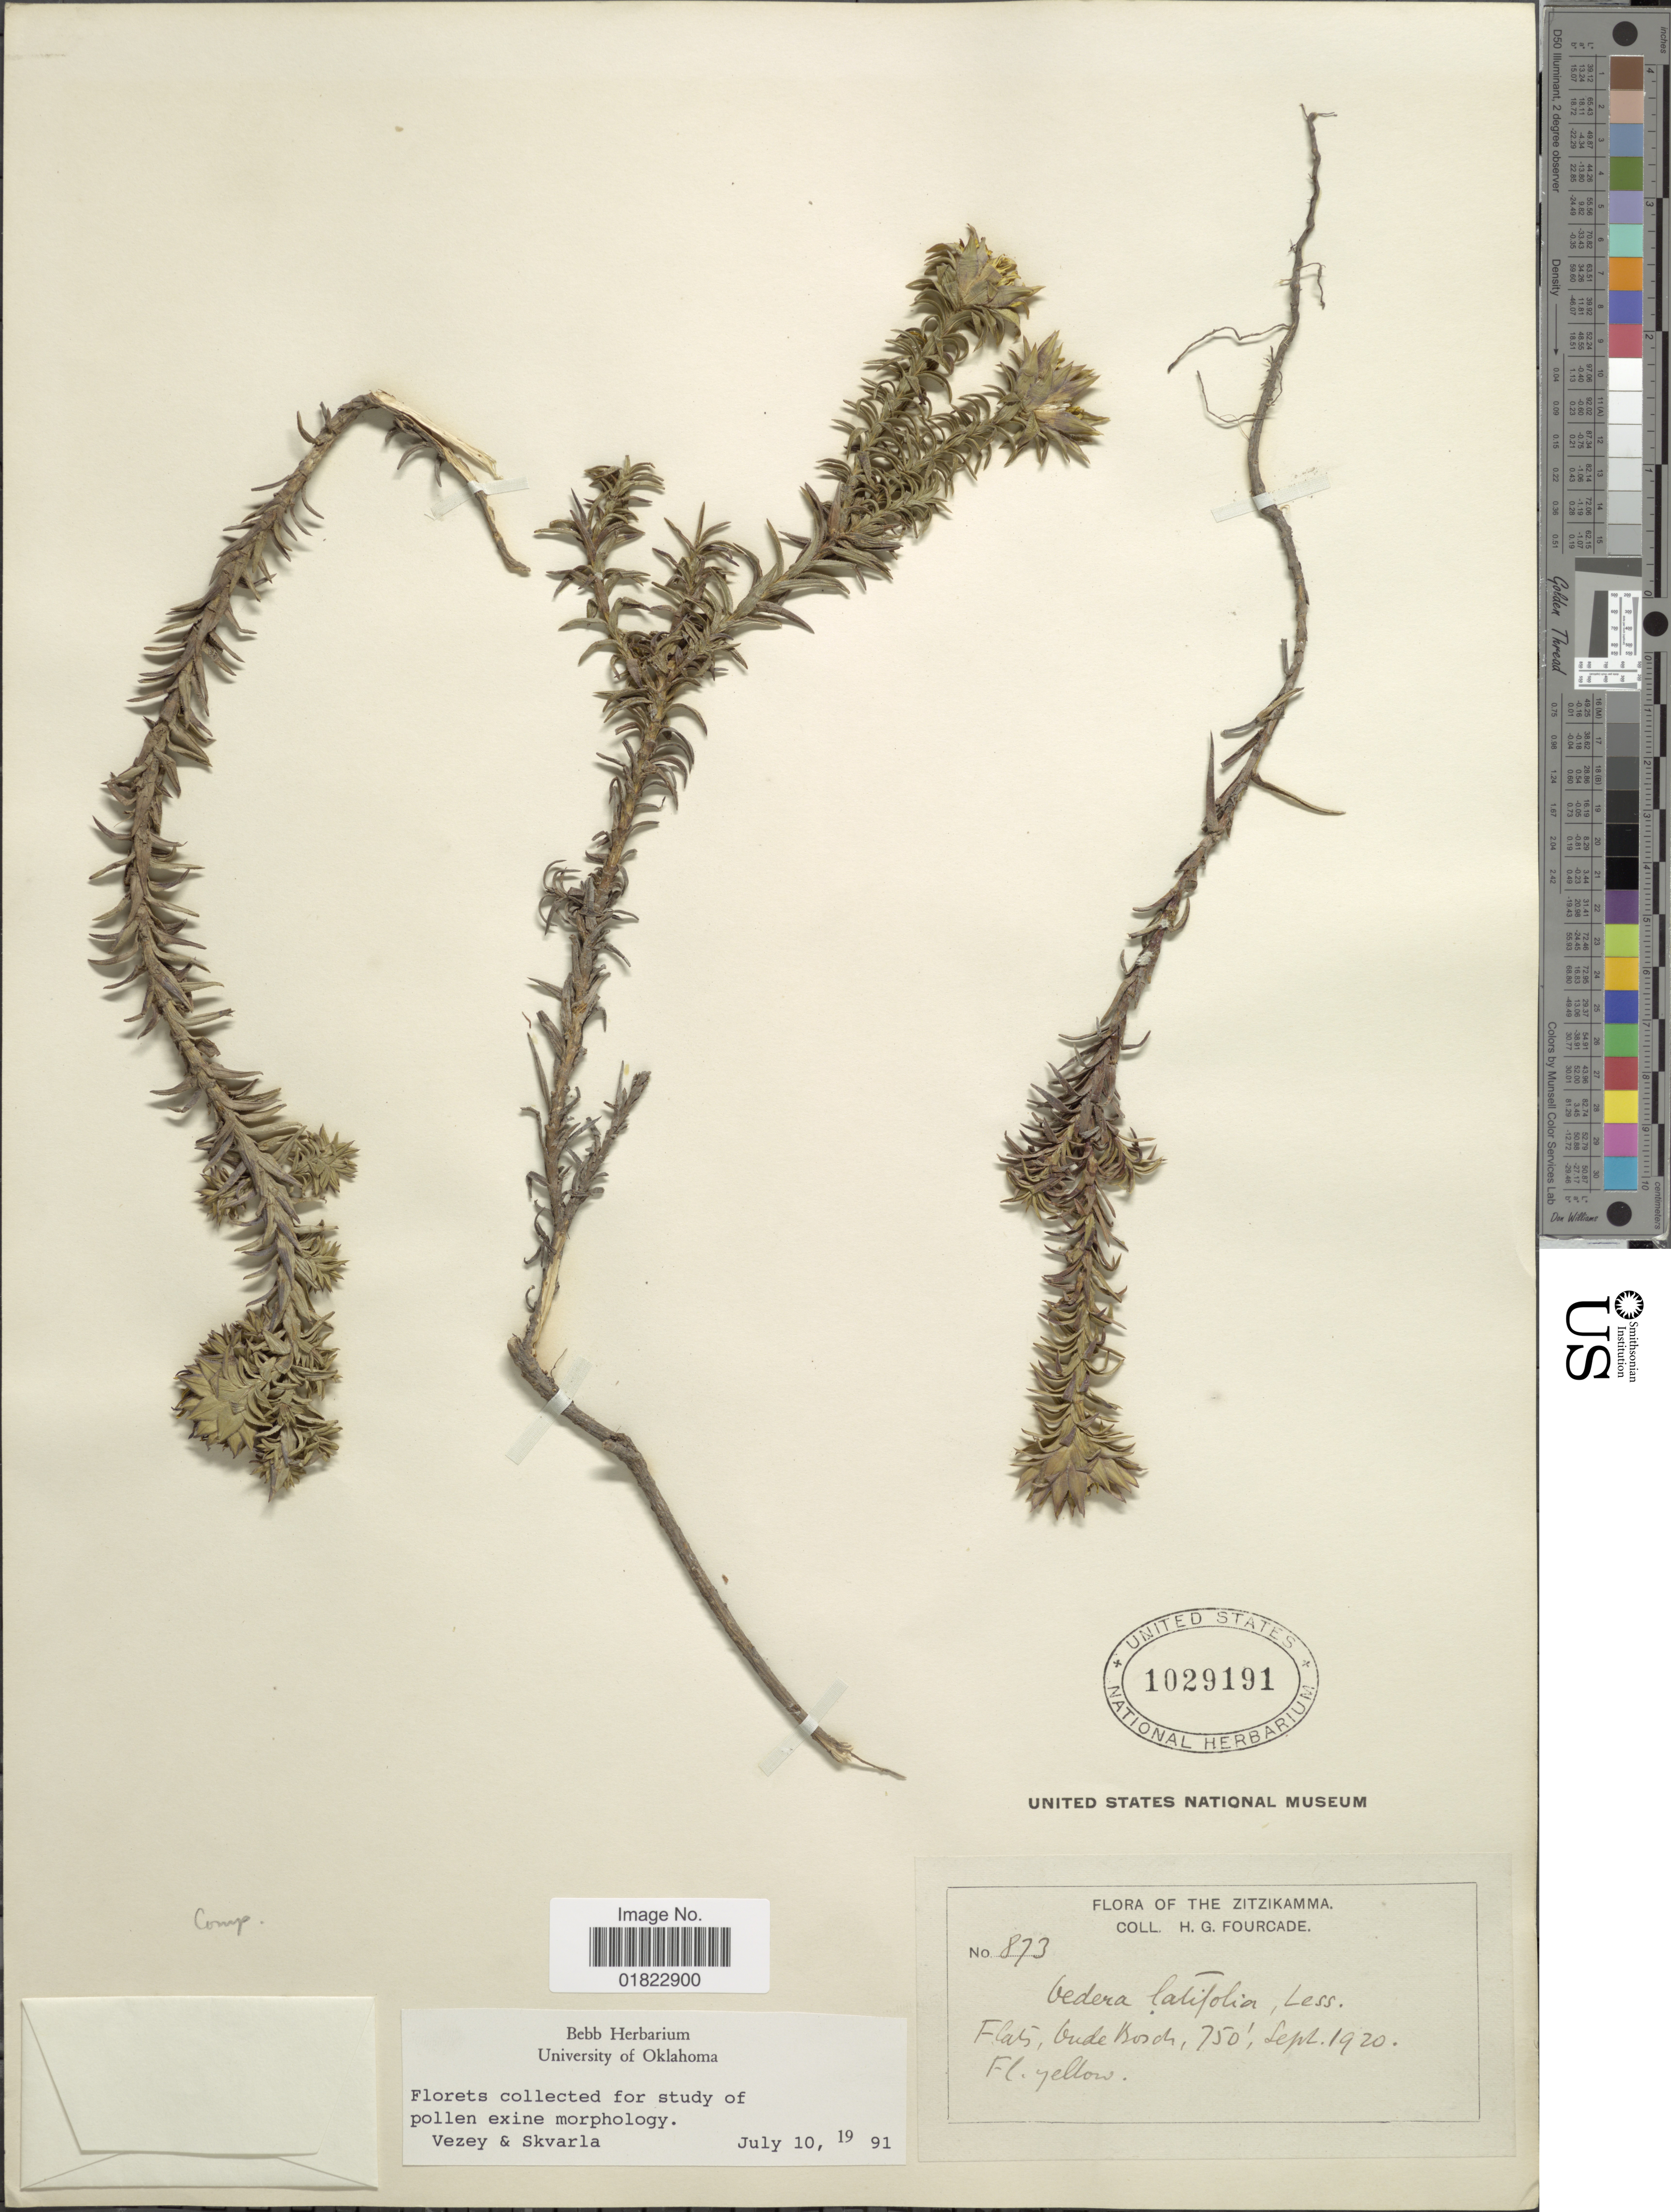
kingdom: Plantae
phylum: Tracheophyta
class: Magnoliopsida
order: Asterales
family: Asteraceae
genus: Oedera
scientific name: Oedera latifolia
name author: Less.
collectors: H. G. Fourcade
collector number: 873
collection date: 1920-09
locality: Zitzikamma, Flats, bude Bosch. [interpreted]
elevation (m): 229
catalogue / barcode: US 1029191